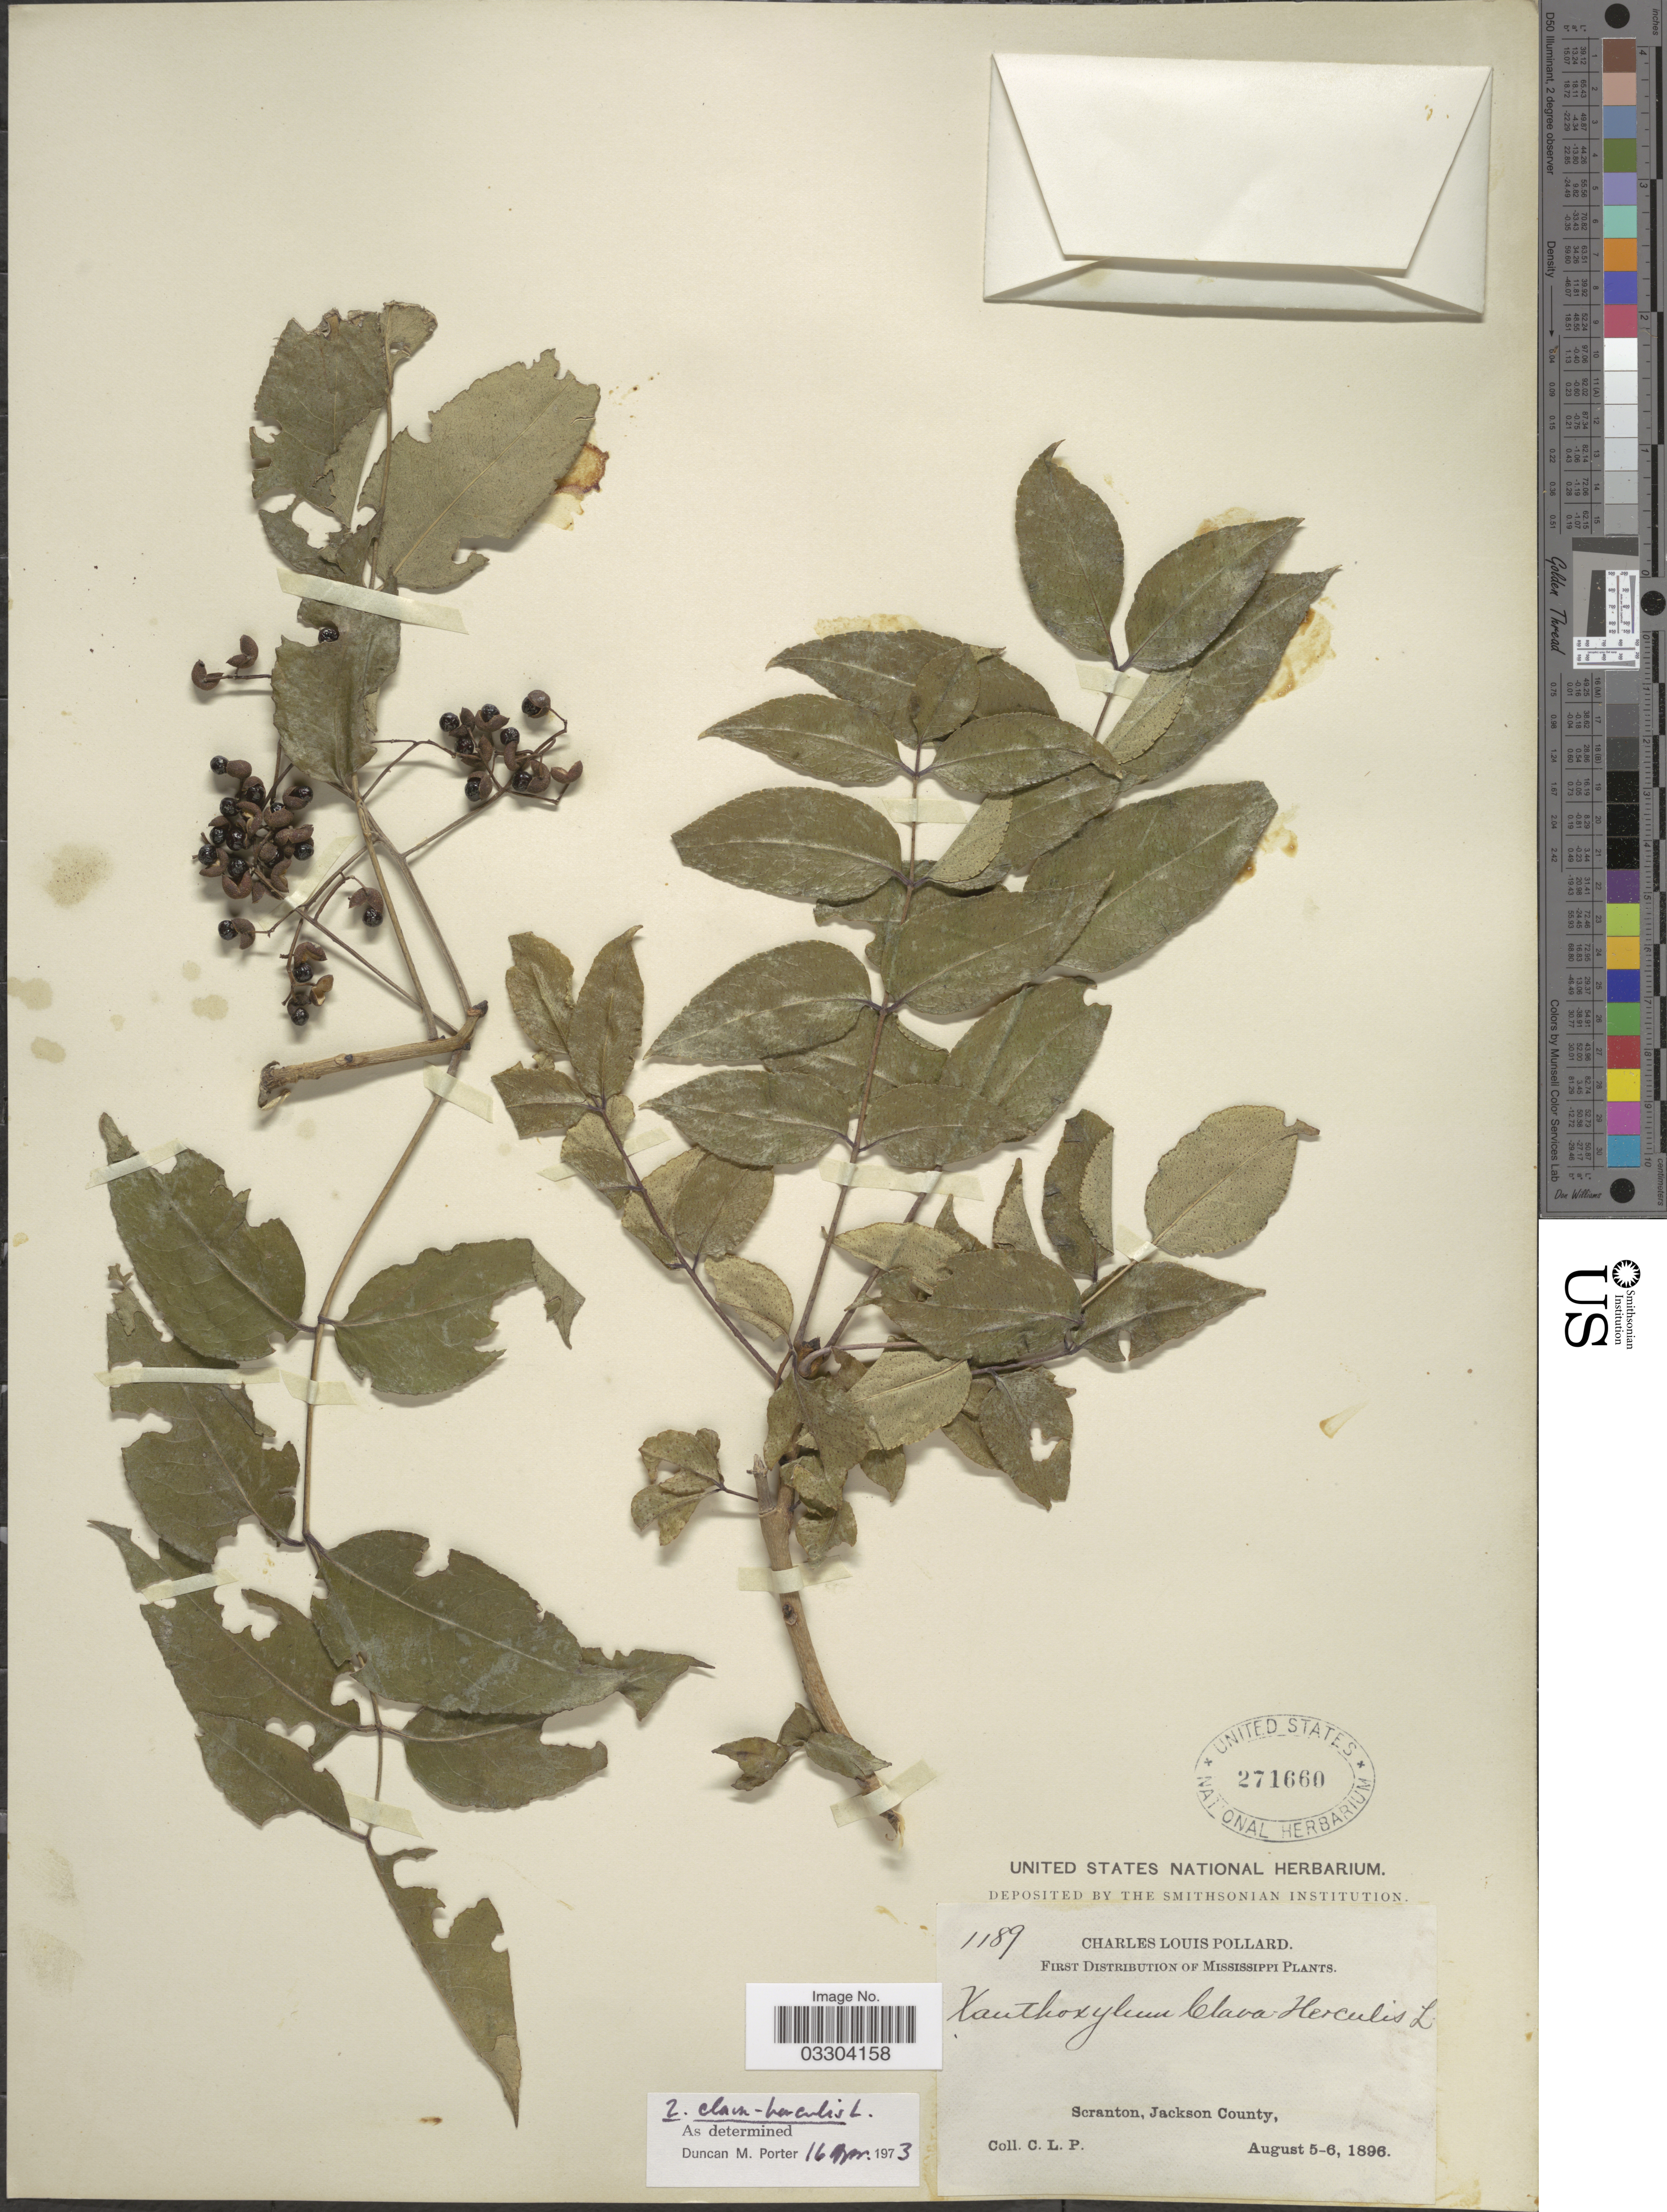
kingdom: Plantae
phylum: Tracheophyta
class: Magnoliopsida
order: Sapindales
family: Rutaceae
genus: Zanthoxylum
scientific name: Zanthoxylum clava-herculis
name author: L.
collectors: C. L. Pollard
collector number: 1189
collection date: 1896-08-05/1896-08-06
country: United States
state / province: Mississippi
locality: Scranton, Jackson County.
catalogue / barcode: US 271660